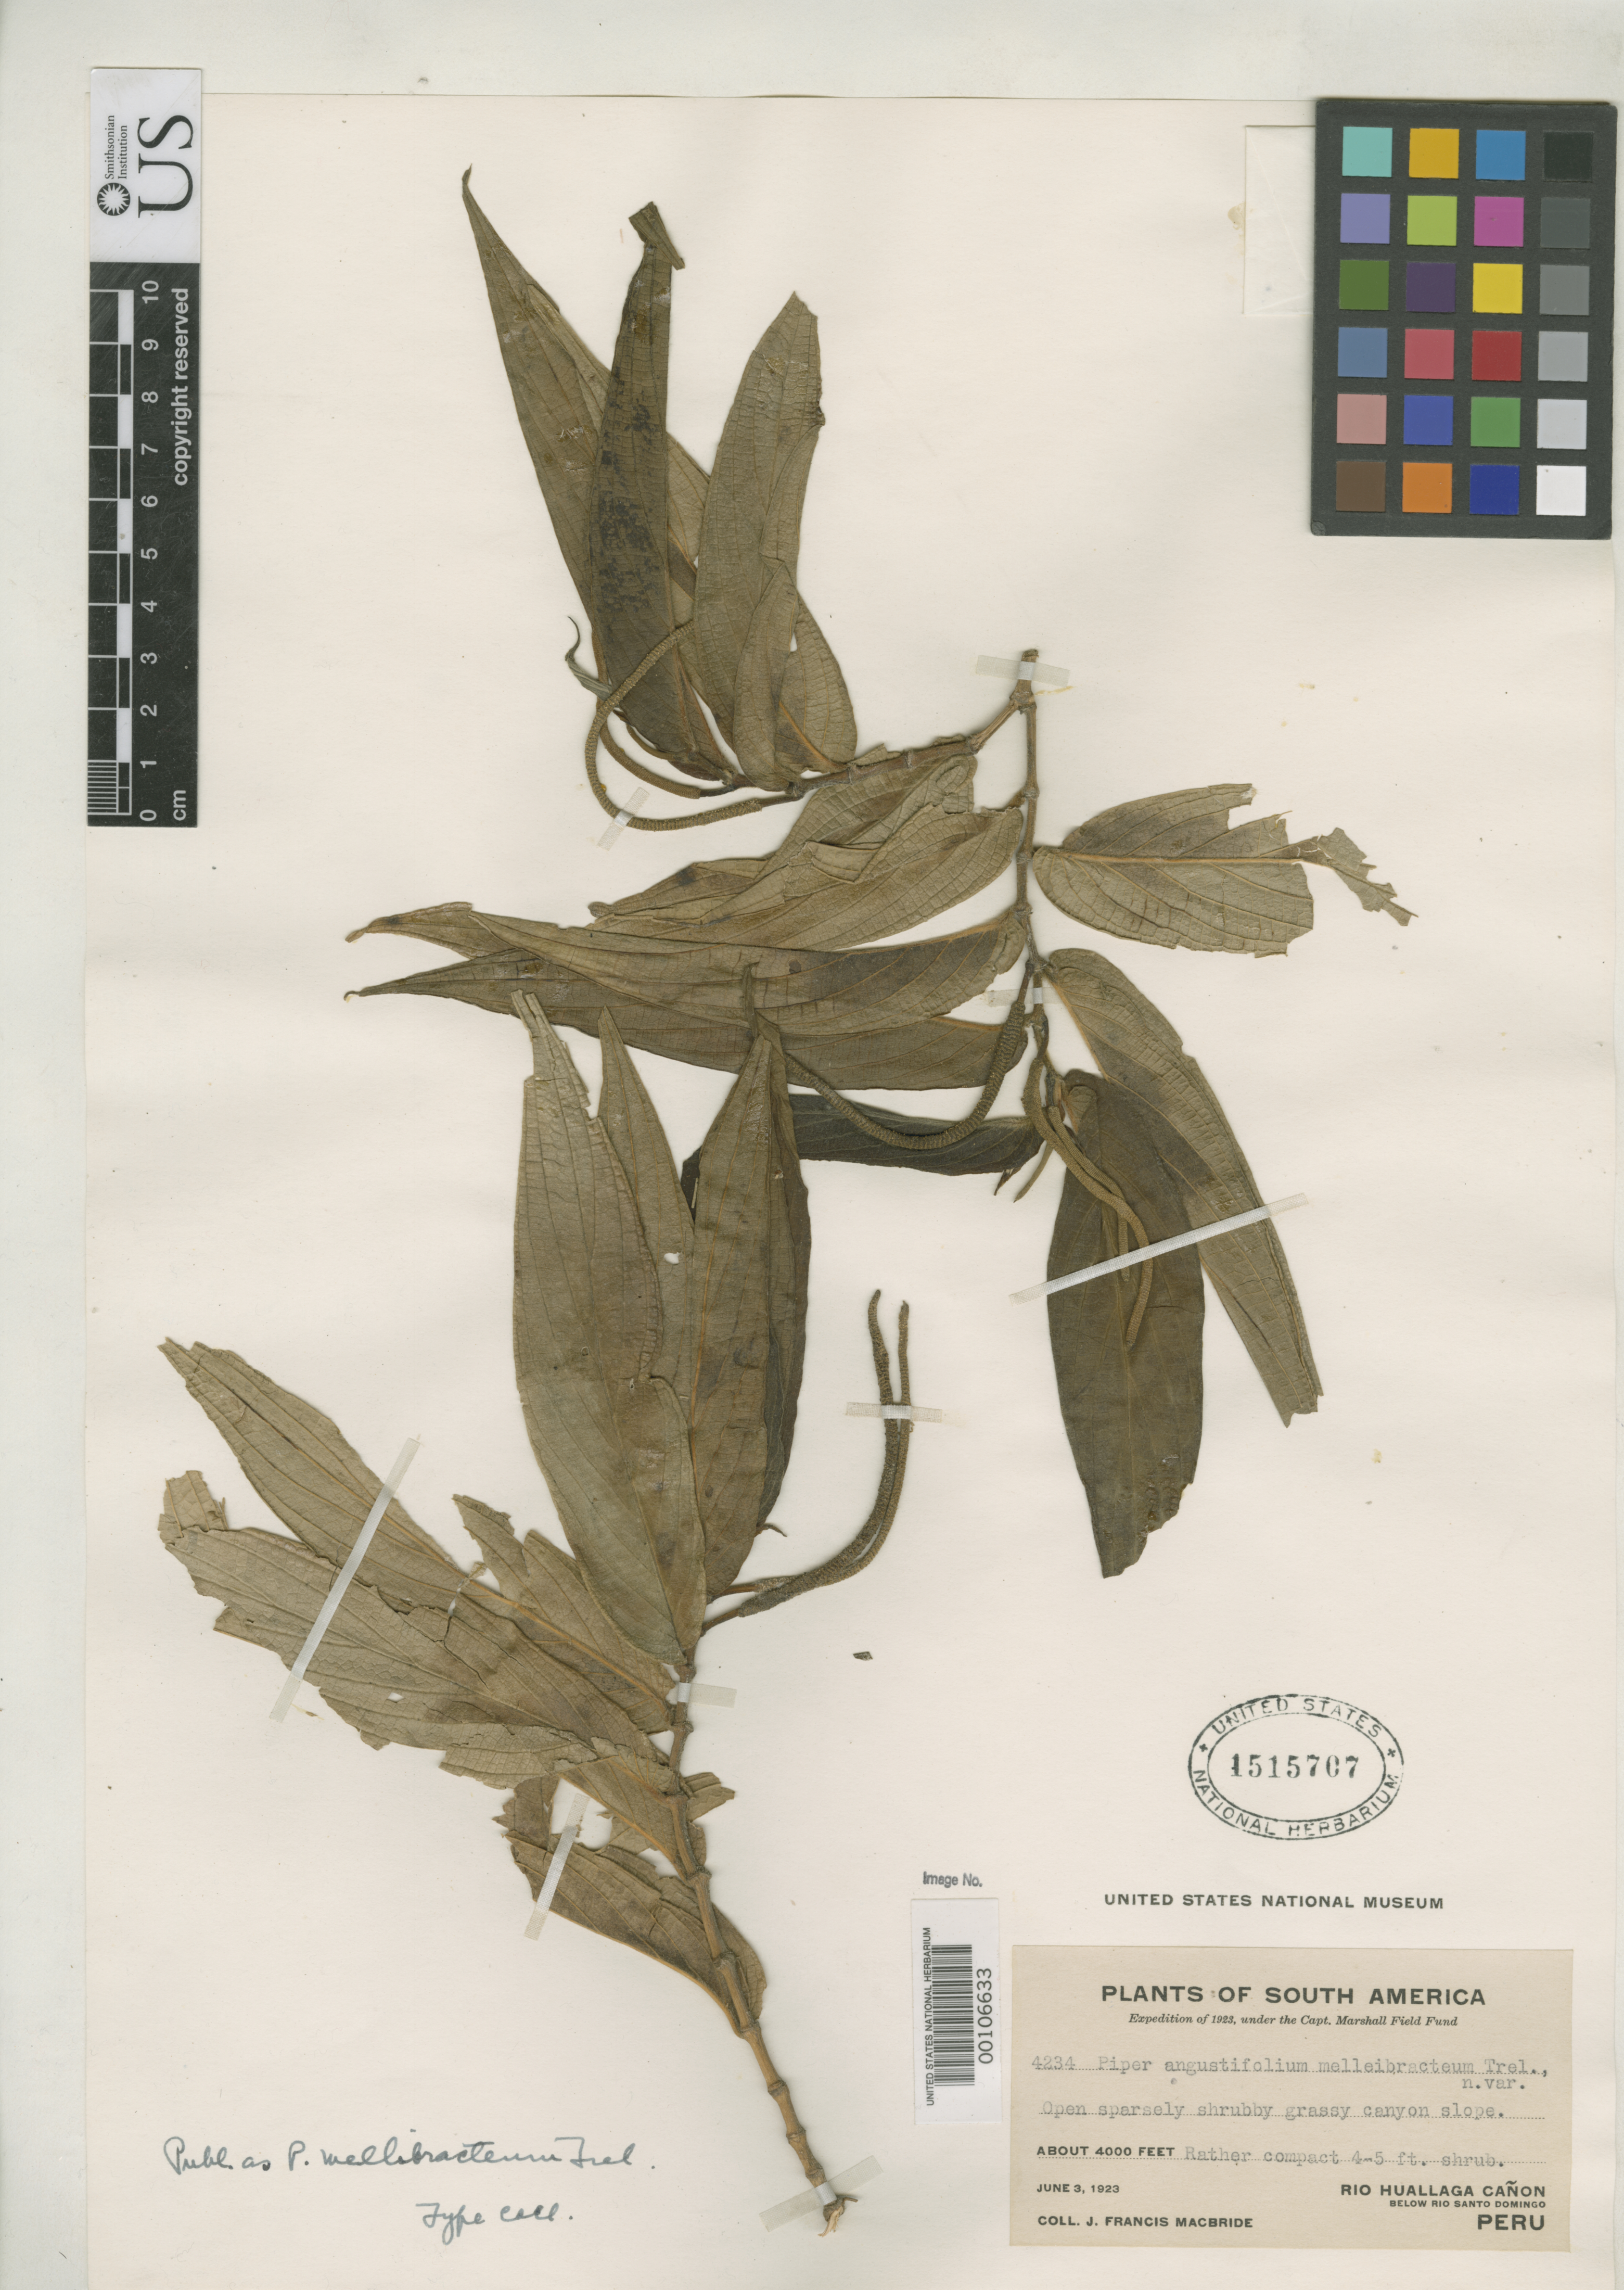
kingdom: Plantae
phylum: Tracheophyta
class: Magnoliopsida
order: Piperales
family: Piperaceae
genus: Piper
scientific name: Piper mellibracteum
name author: Trel. in J.F. Macbr.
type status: Isotype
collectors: J. F. Macbride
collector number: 4234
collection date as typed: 03 Jun 1923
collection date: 1923-06-03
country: Peru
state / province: Huánuco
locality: Río Huallaga canyon, below Río Santo Domingo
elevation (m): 1219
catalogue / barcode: US 1515707